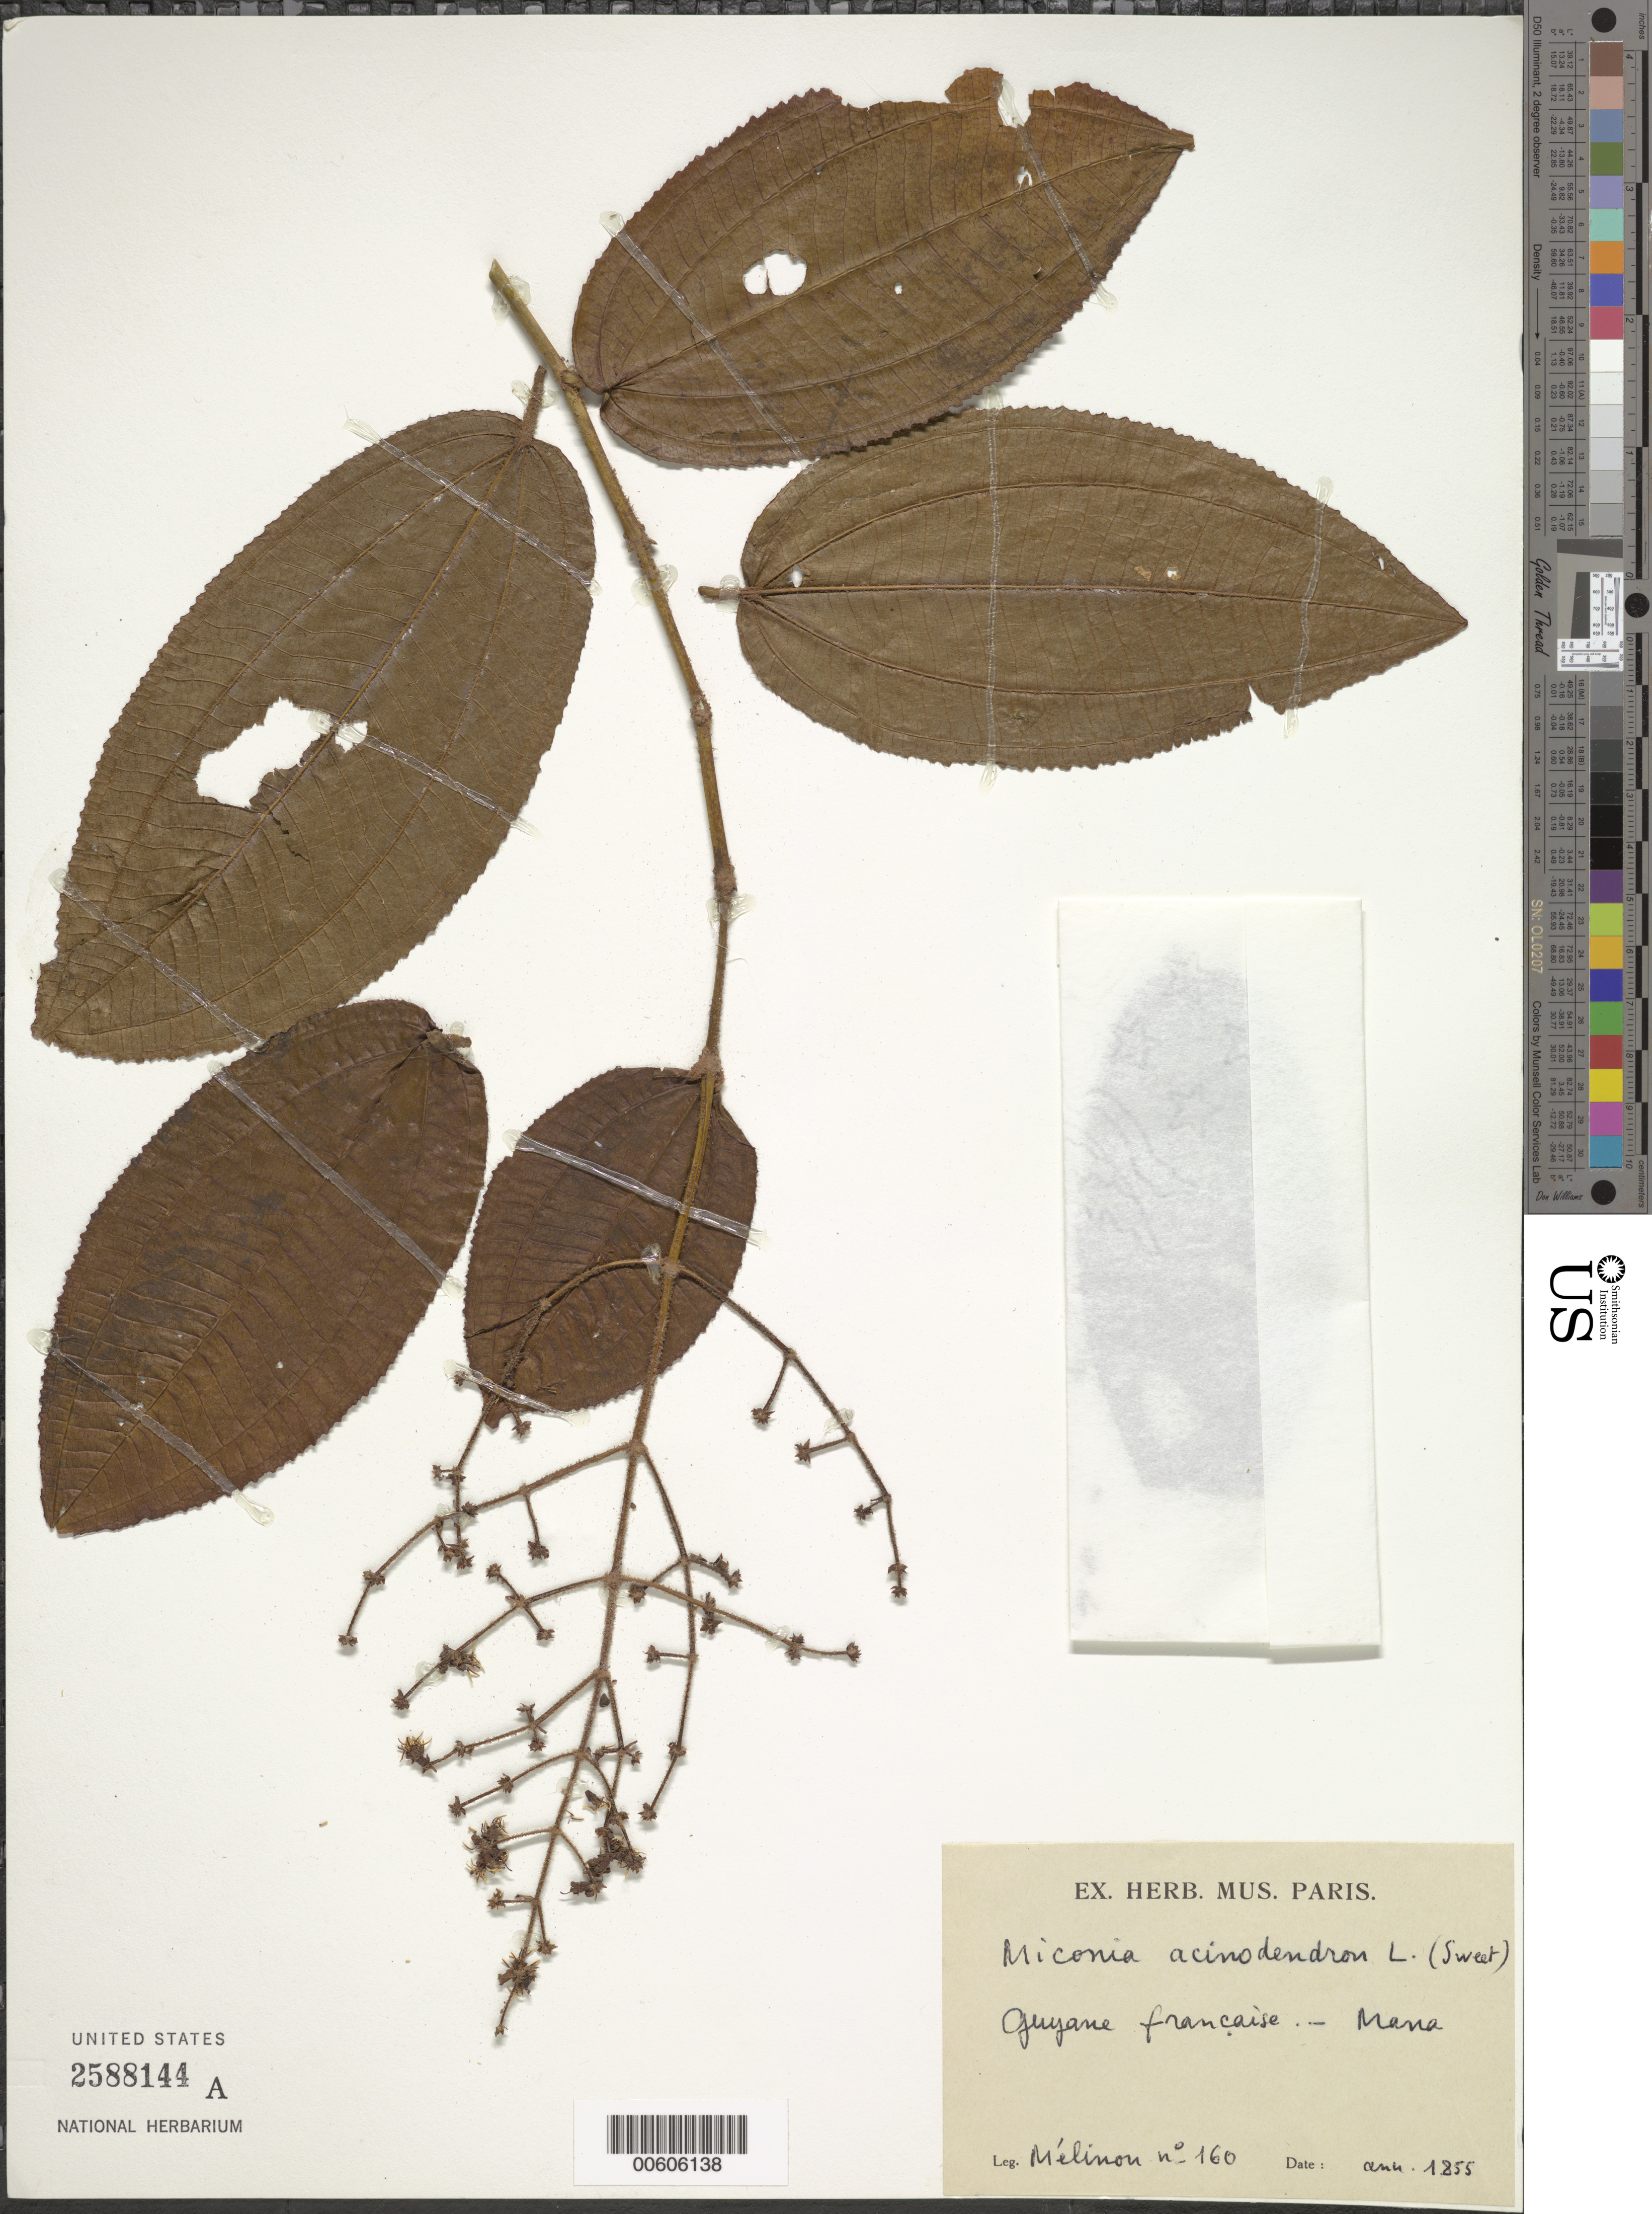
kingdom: Plantae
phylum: Tracheophyta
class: Magnoliopsida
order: Myrtales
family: Melastomataceae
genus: Miconia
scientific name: Miconia acinodendron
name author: (L.) Sweet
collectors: E. Mélinon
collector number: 160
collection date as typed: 1855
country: French Guiana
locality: Mana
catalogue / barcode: US 2588144A